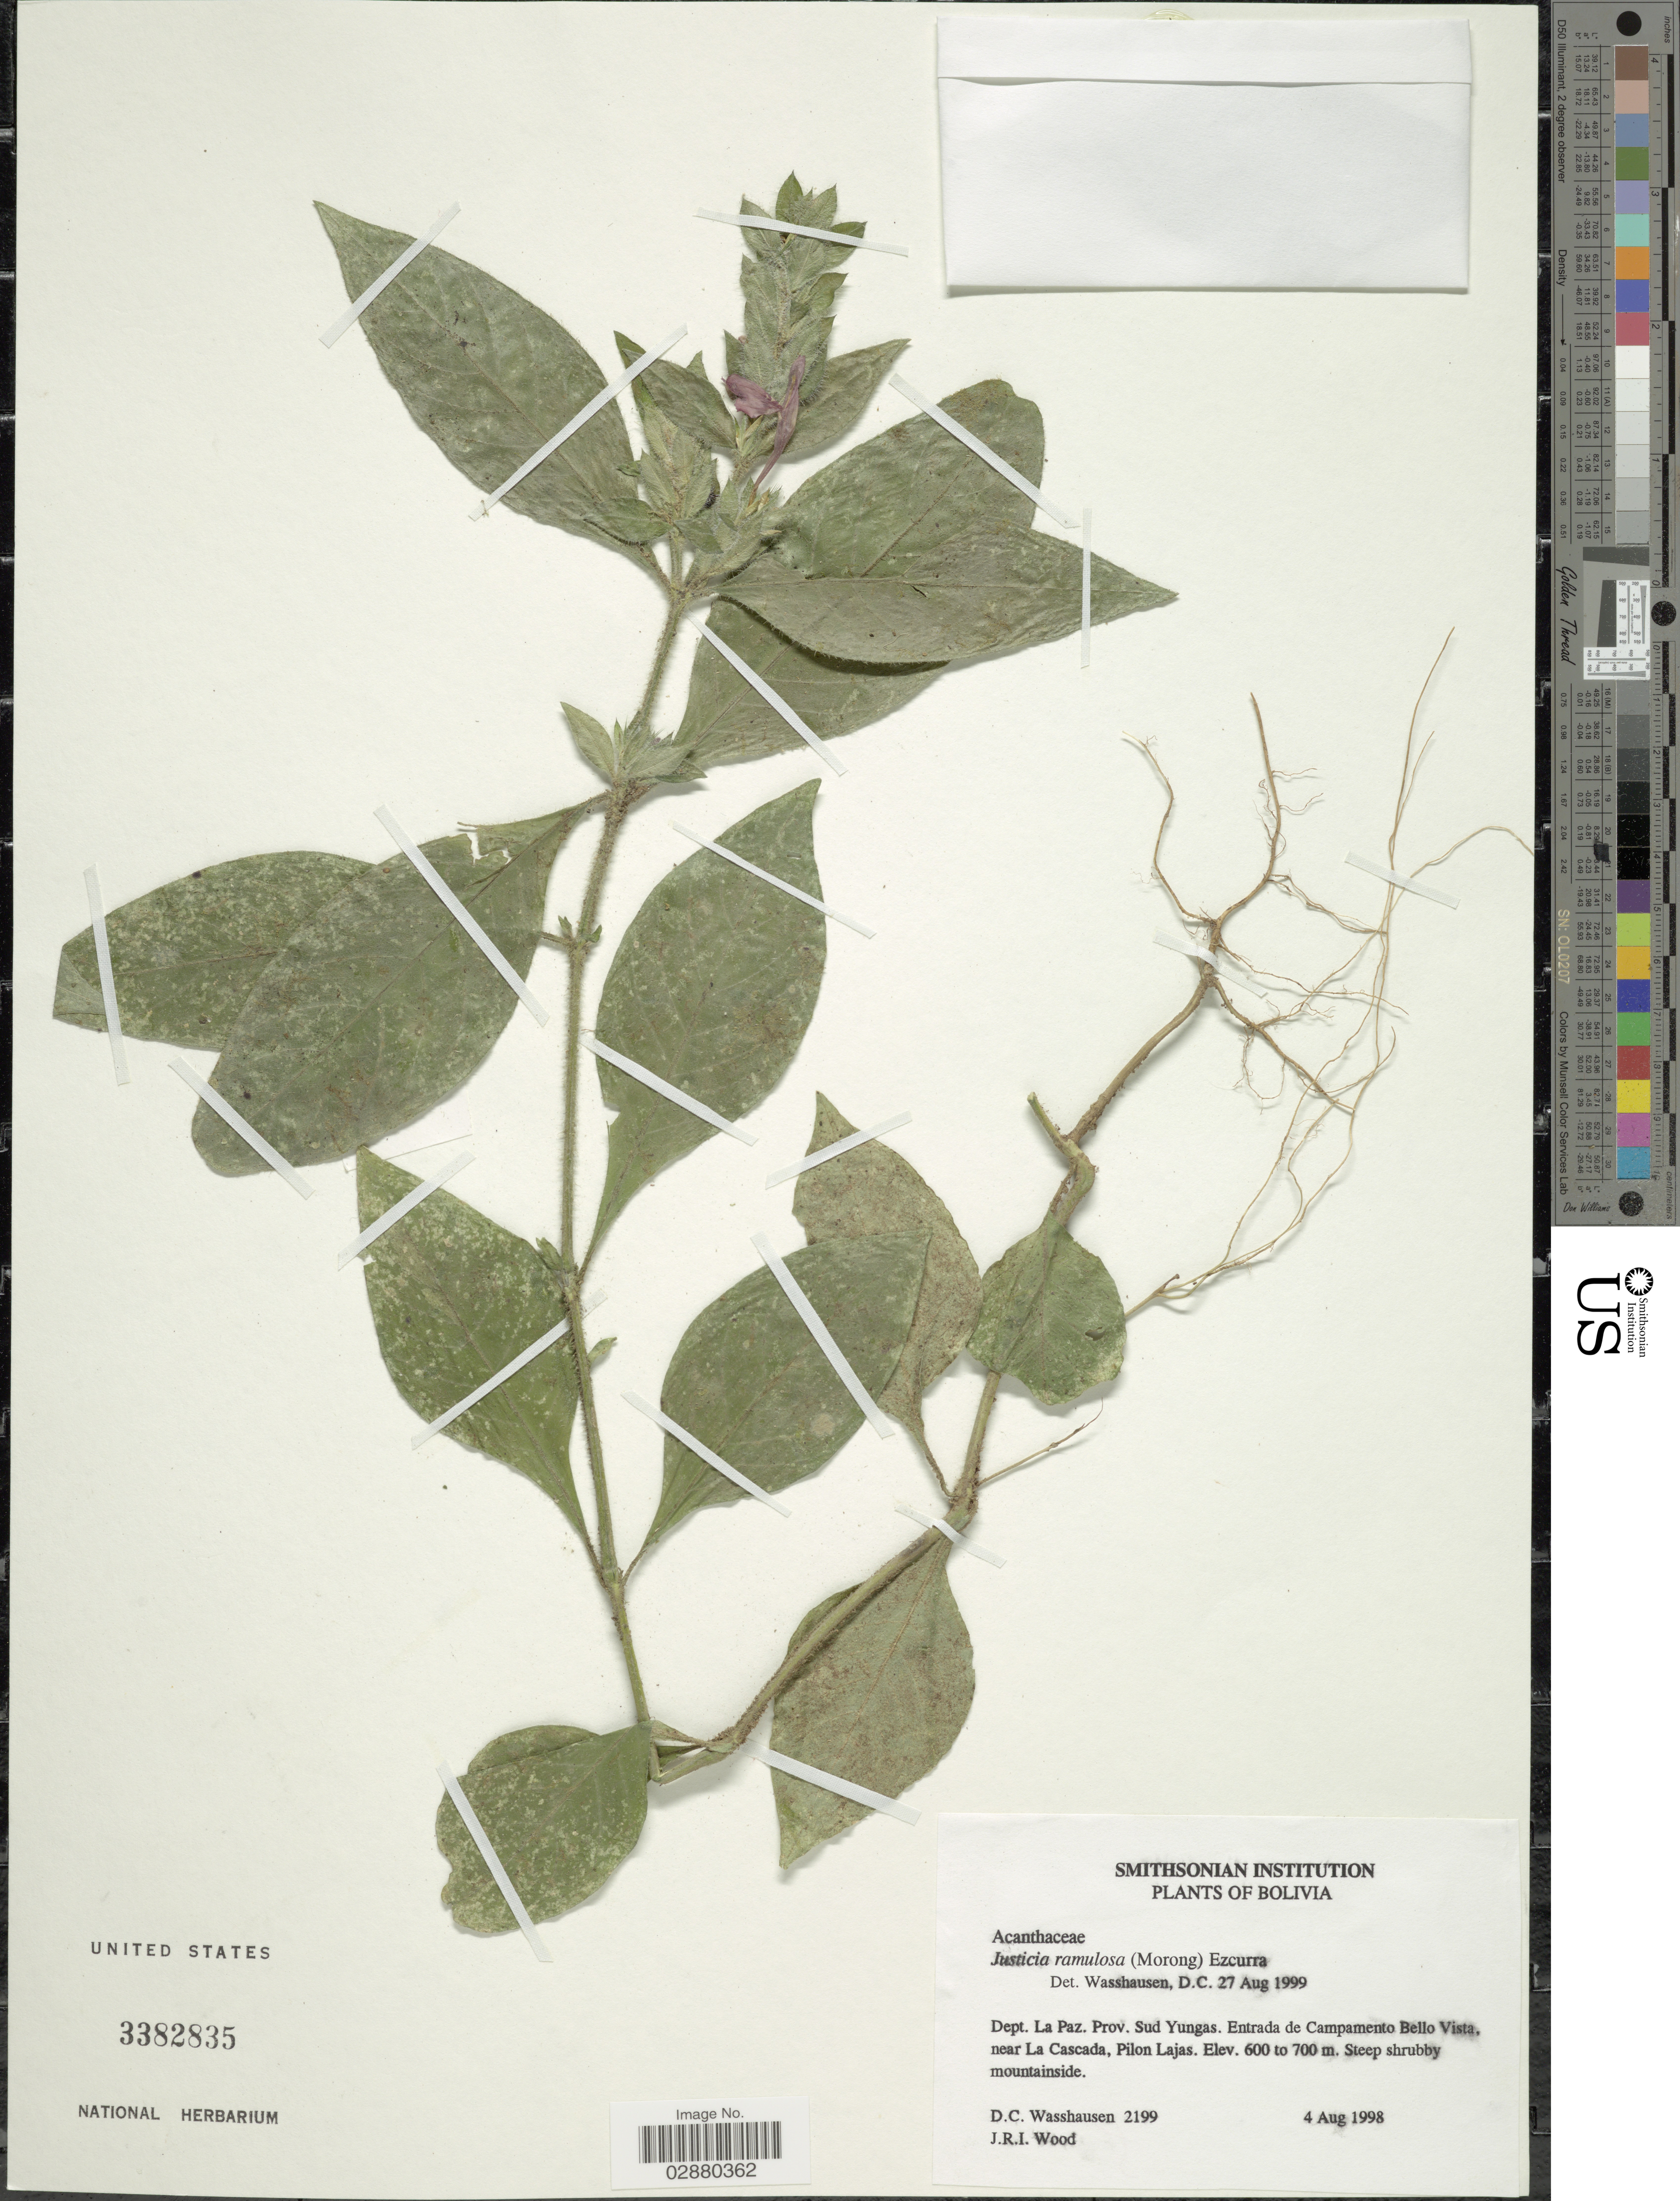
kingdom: Plantae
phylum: Tracheophyta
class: Magnoliopsida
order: Lamiales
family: Acanthaceae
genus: Justicia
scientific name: Justicia ramulosa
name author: (Morong) V.A.W. Graham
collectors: D. C. Wasshausen & J. R. I. Wood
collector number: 2199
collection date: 1998-08-04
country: Bolivia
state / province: La Paz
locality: Dept. La Paz. Prov. Sud Yungas. Entrada de Campamento Bello Vista, near La Cascada, Pilon Lajas.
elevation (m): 600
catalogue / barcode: US 3382835